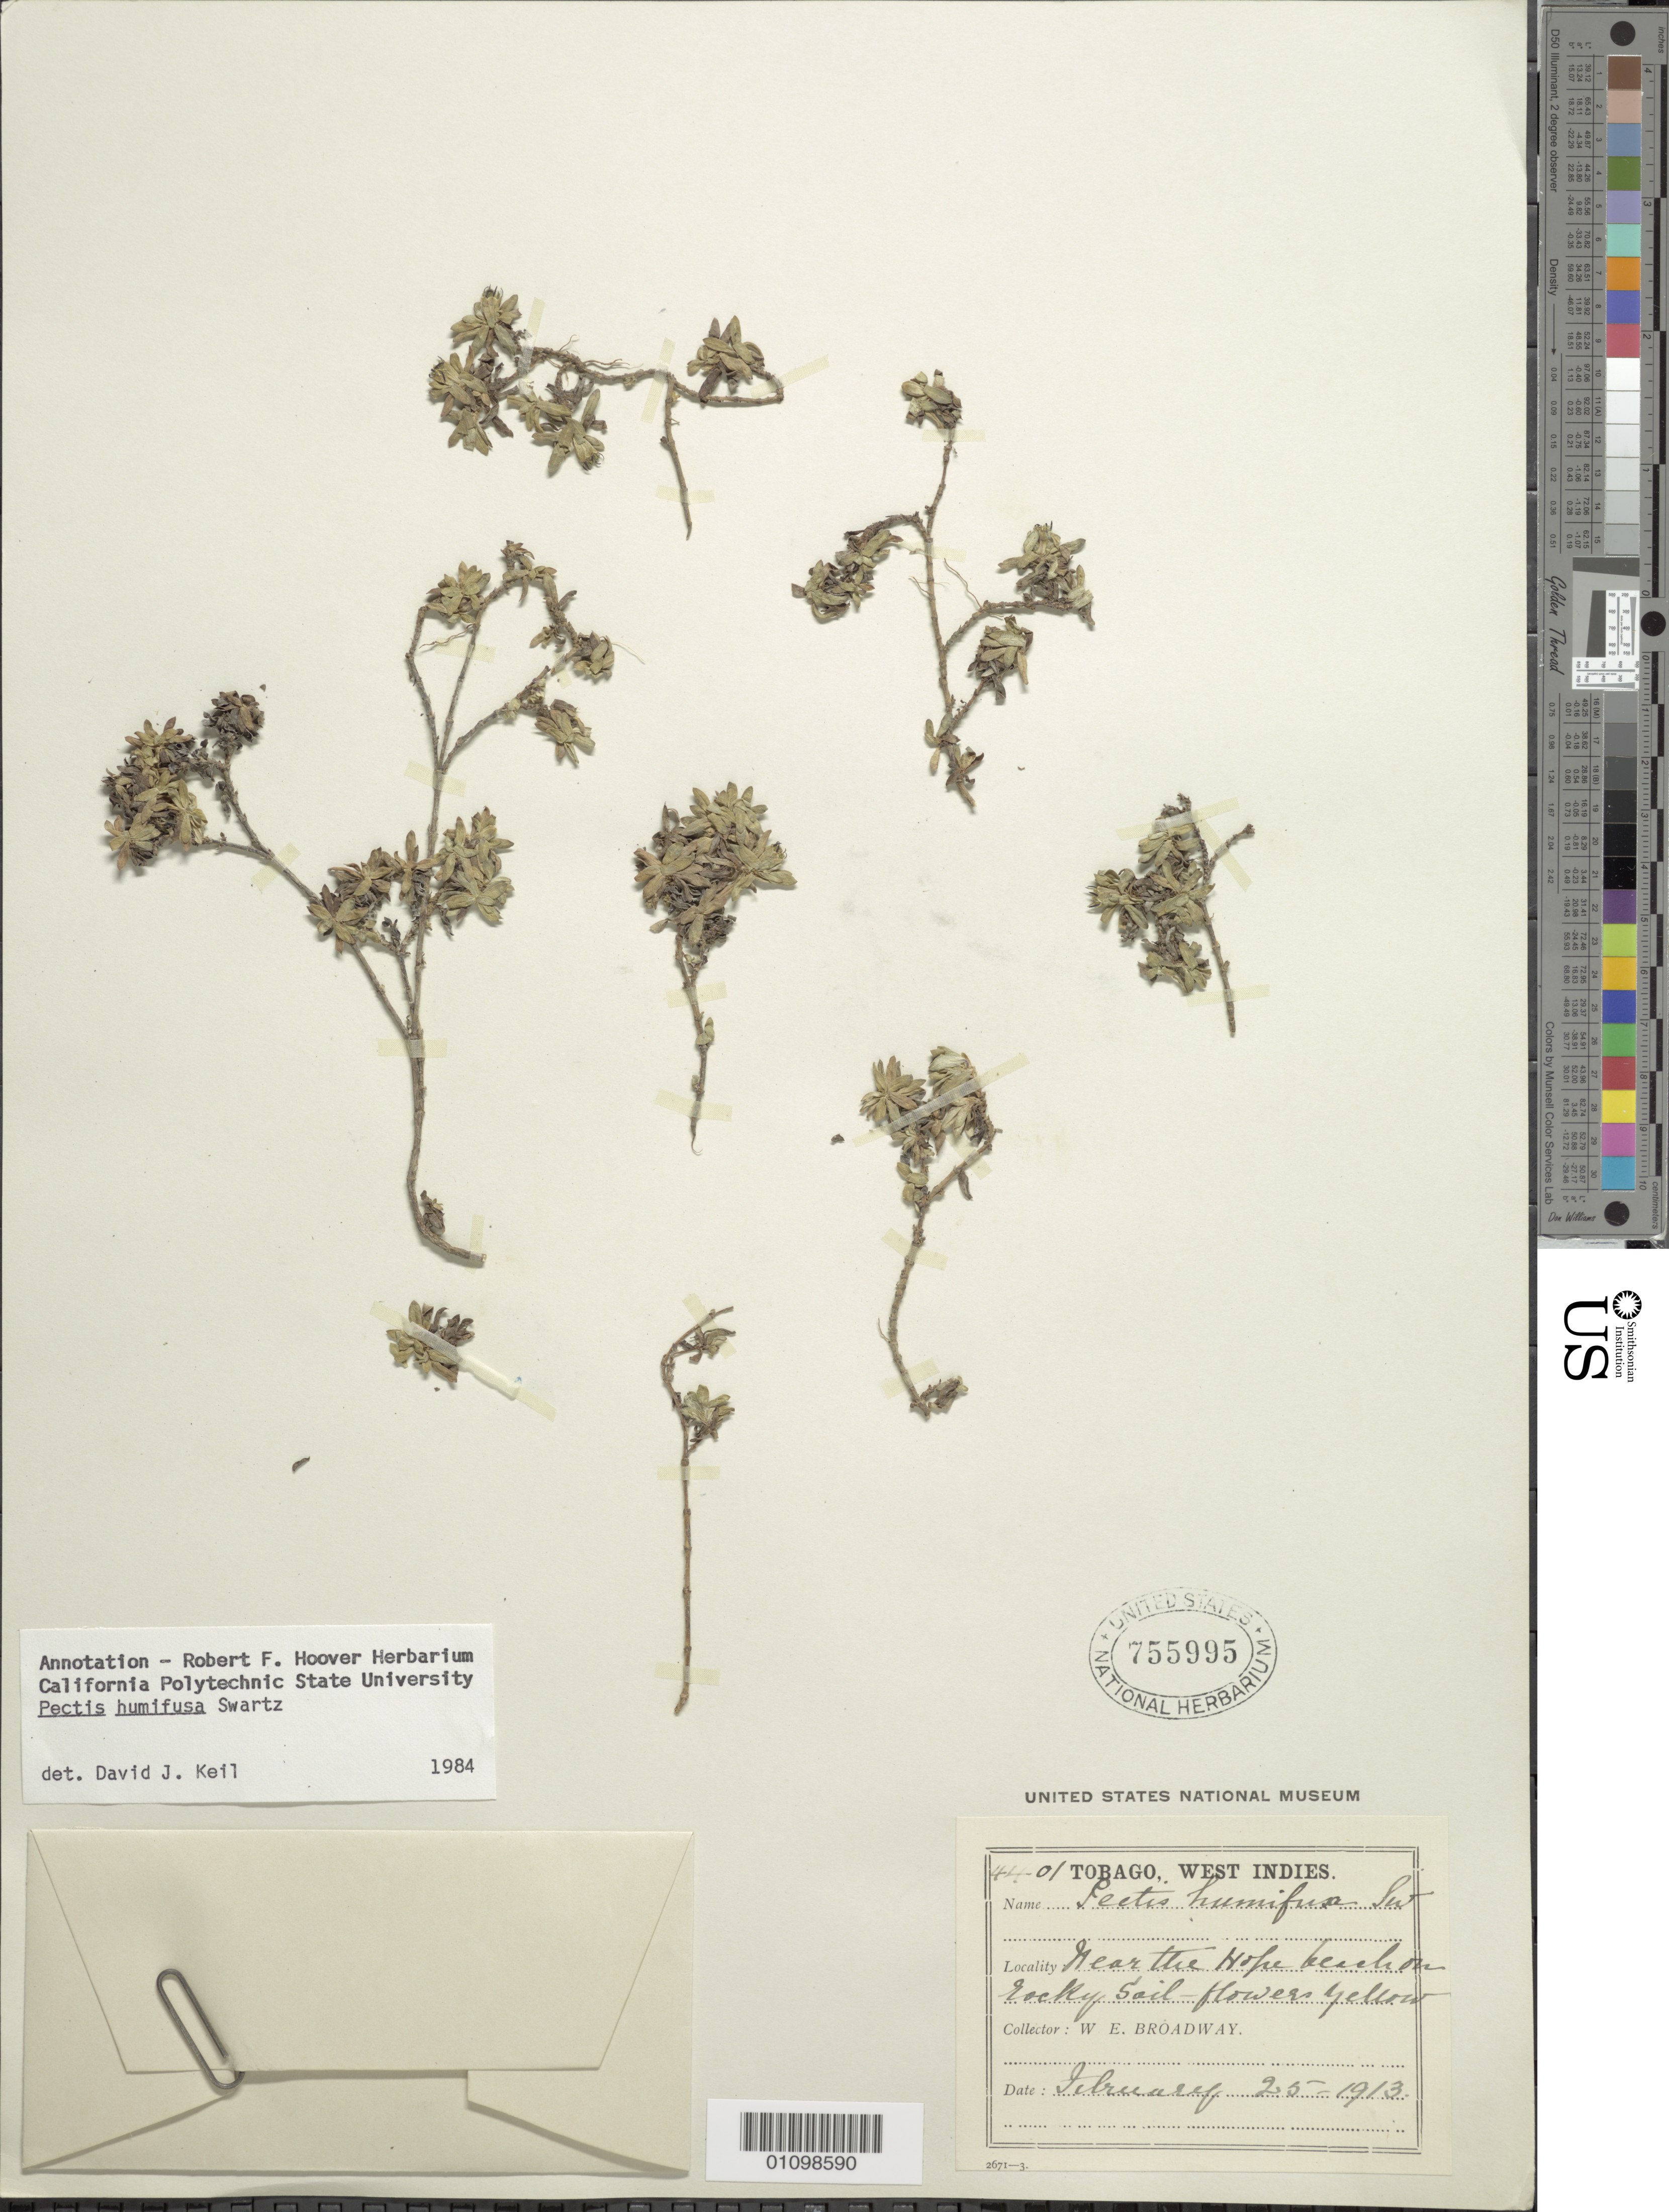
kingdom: Plantae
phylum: Tracheophyta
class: Magnoliopsida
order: Asterales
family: Asteraceae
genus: Pectis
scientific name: Pectis humifusa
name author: Sw.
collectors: W. E. Broadway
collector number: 4401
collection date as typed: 25 Feb 1913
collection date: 1913-02-25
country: Trinidad and Tobago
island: Tobago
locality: Near the Nofre beach on rocky soil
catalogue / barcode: US 755995